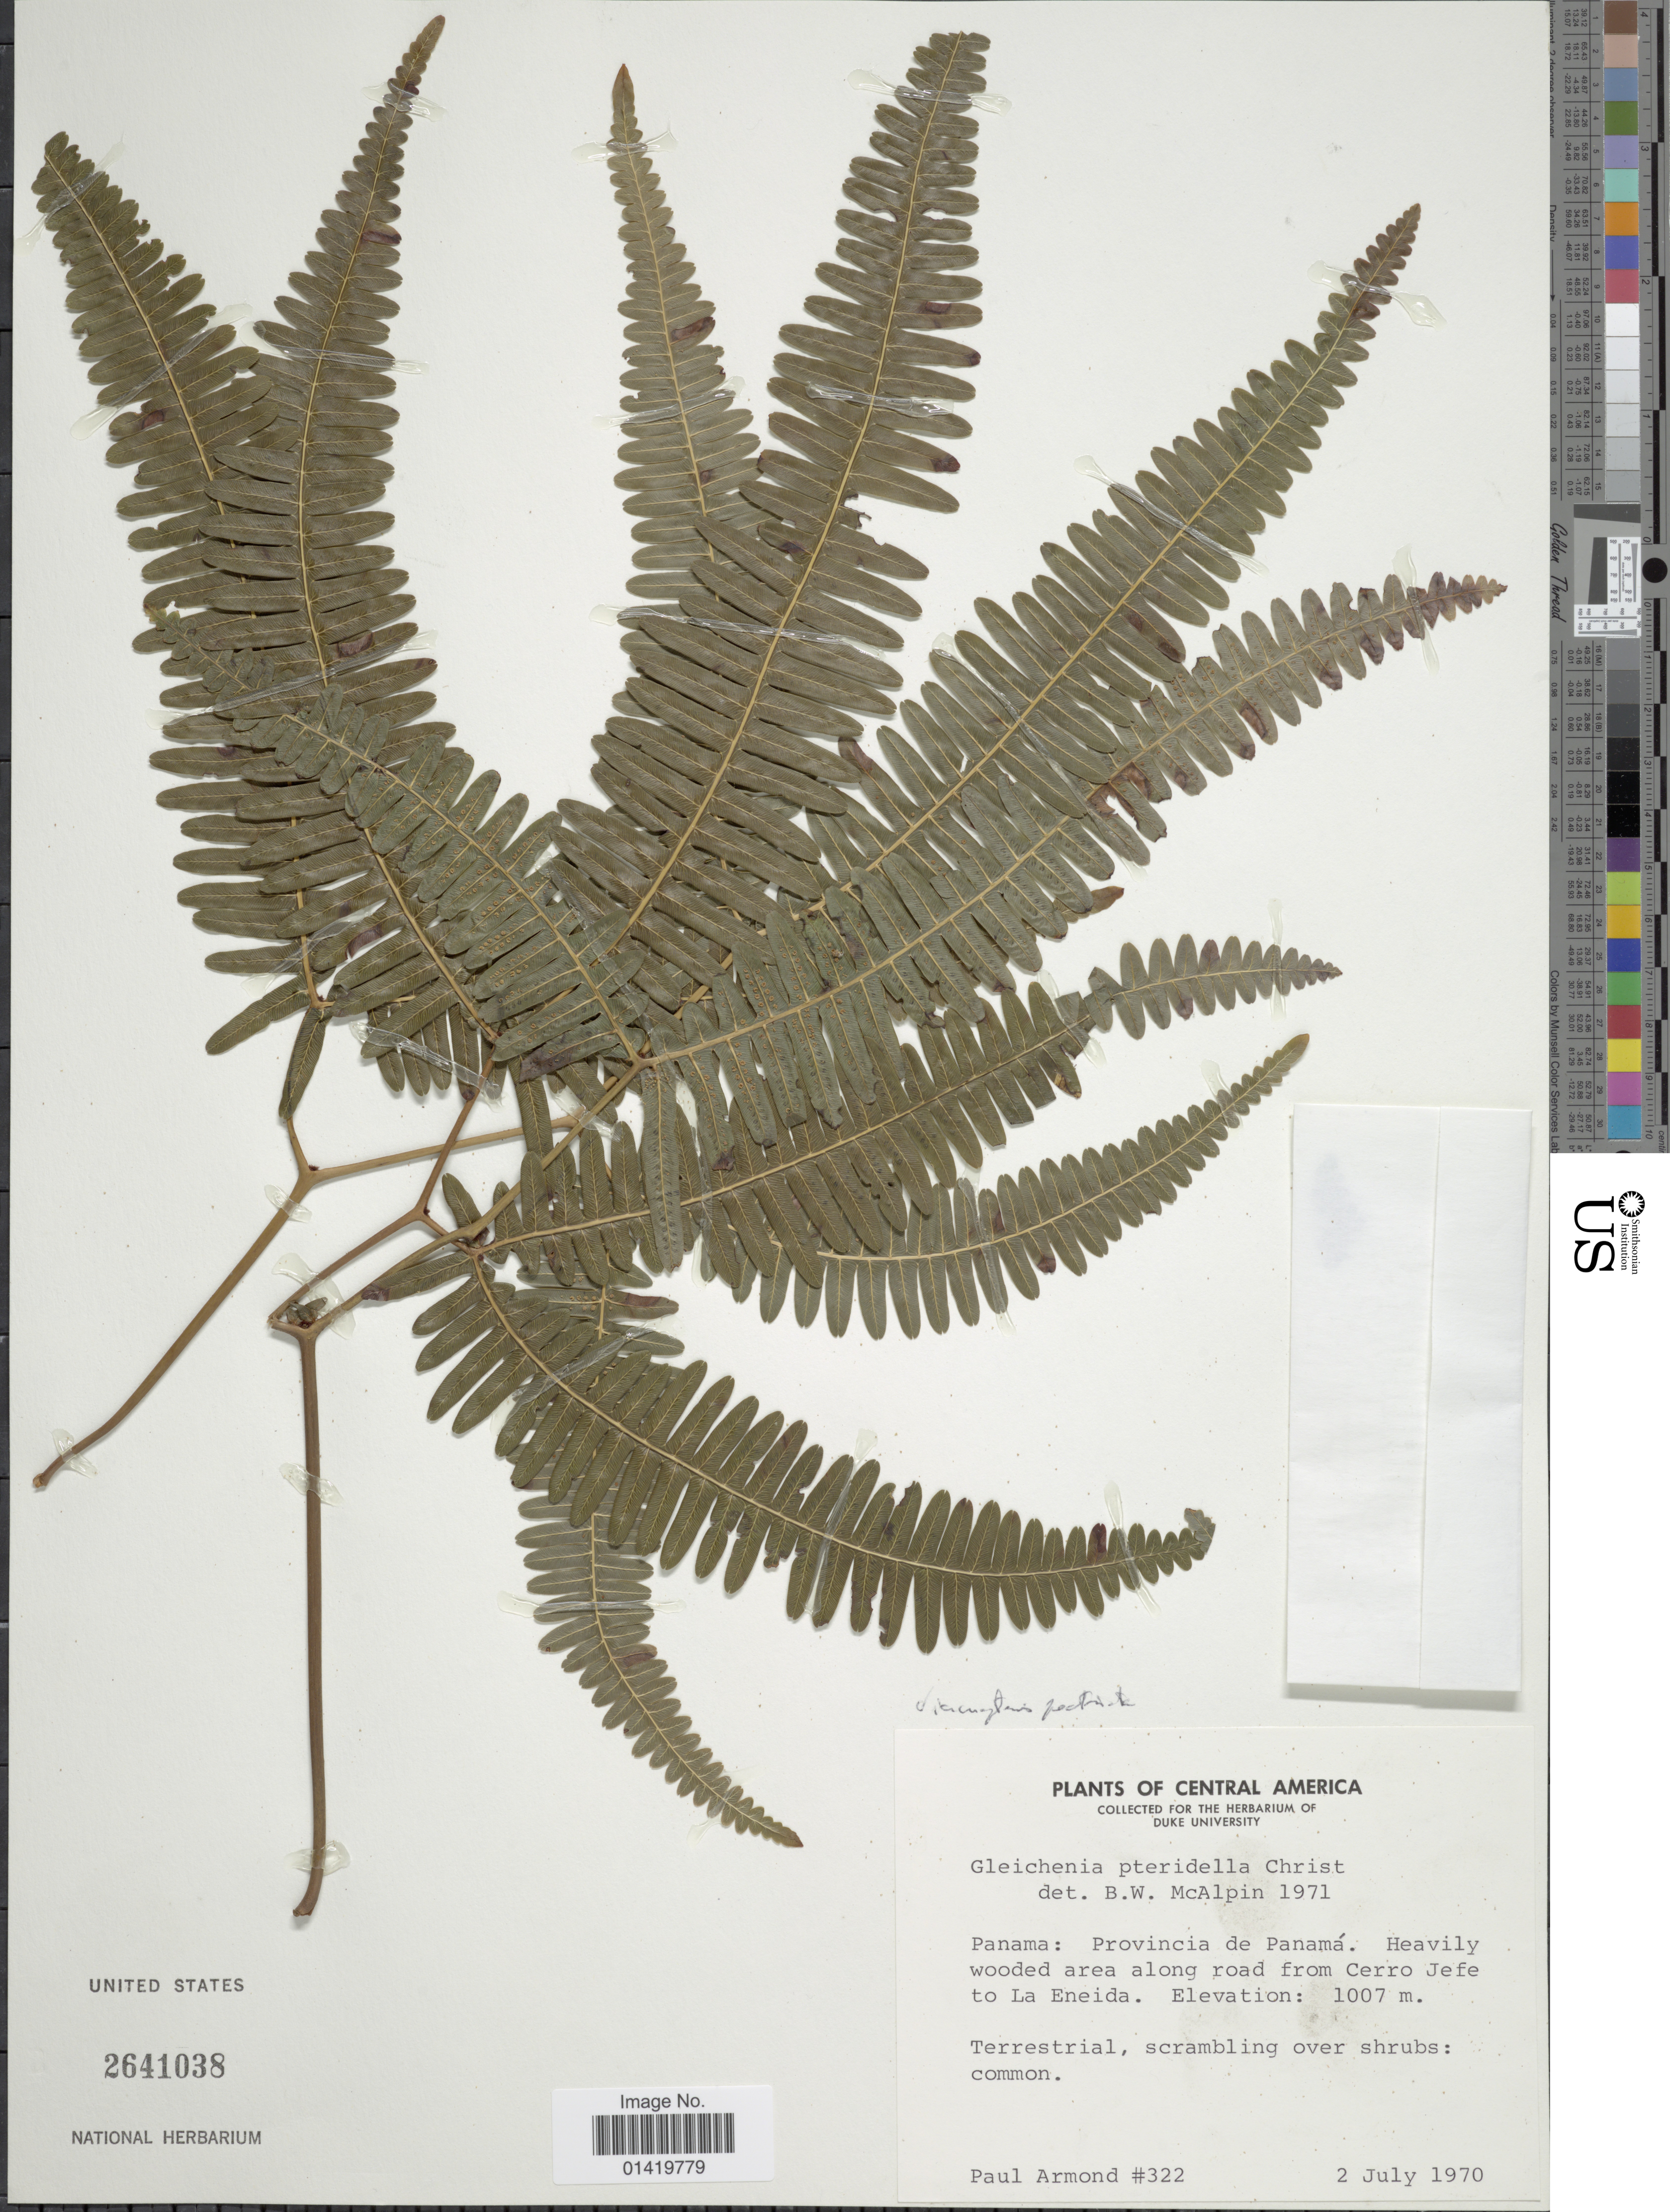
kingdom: Plantae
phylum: Tracheophyta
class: Polypodiopsida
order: Gleicheniales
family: Gleicheniaceae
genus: Gleichenella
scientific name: Gleichenella pectinata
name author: (Willd.) Ching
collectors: P. Armond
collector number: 322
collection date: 1970-07-02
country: Panama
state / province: Panamá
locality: Heavily wooded area along road from Cerro Jefe to La Eneida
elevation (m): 1007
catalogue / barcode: US 2641038